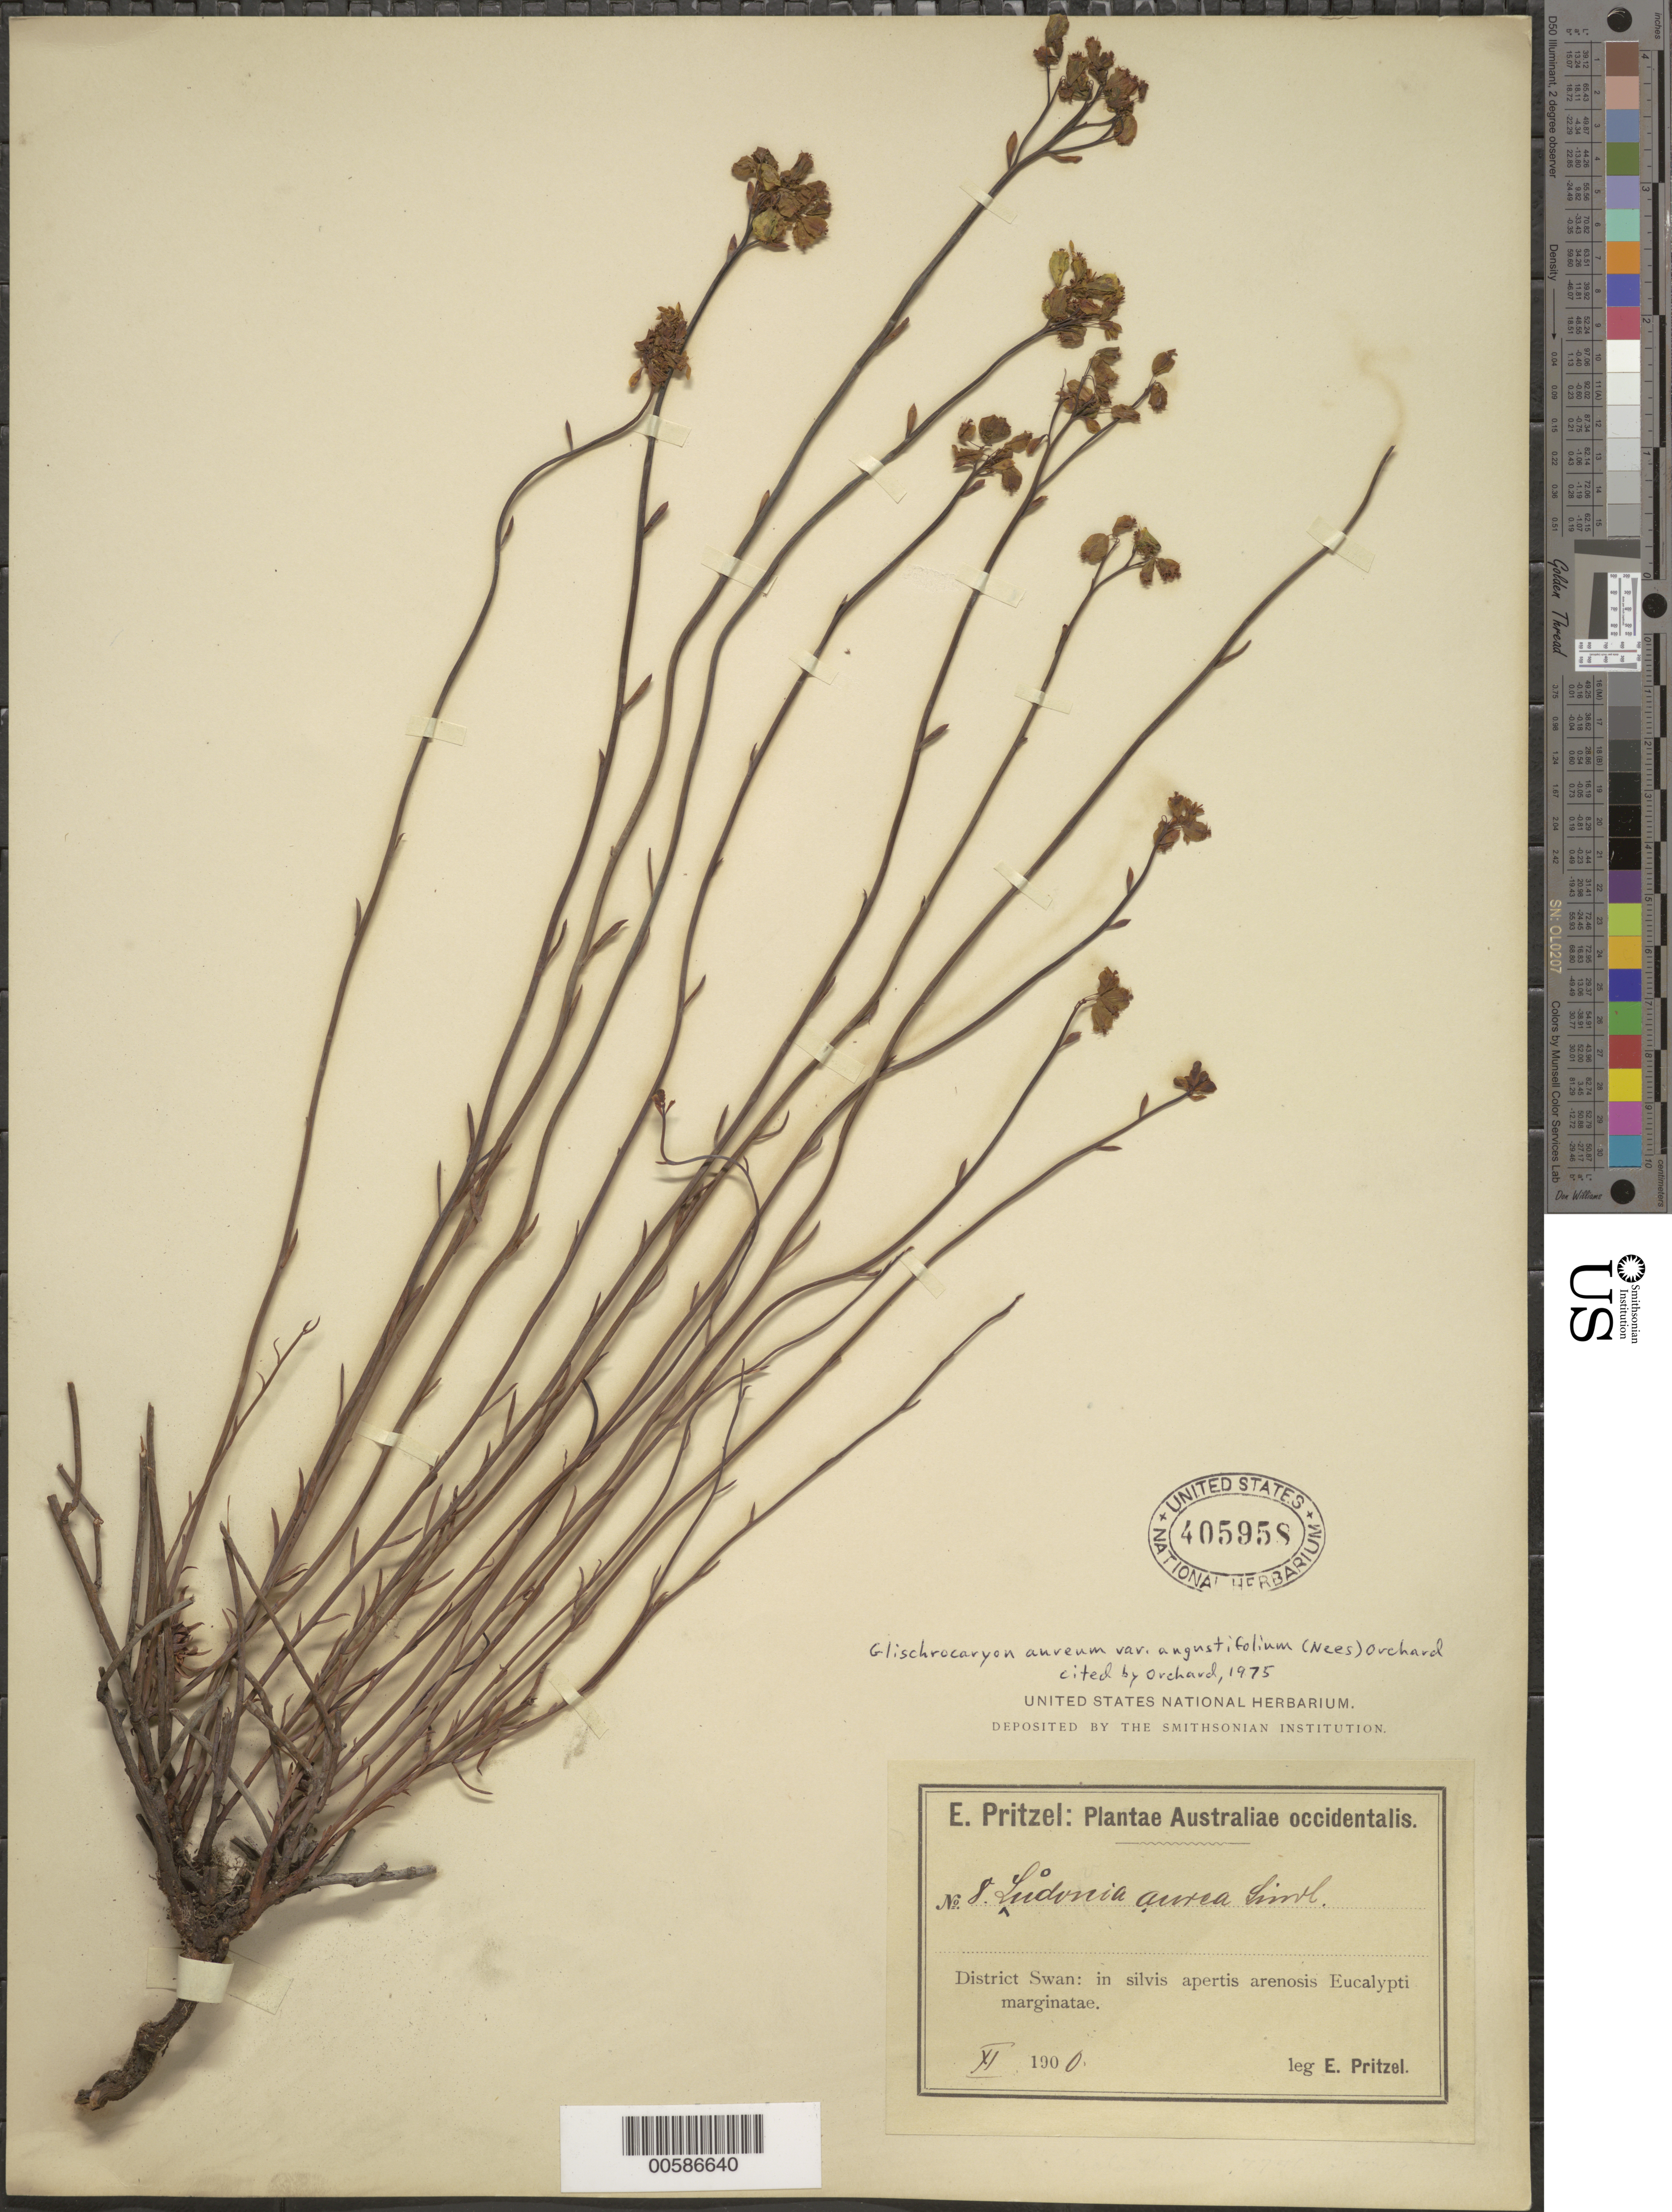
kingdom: Plantae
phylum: Tracheophyta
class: Magnoliopsida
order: Saxifragales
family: Haloragaceae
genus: Glischrocaryon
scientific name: Glischrocaryon aureum var. angustifolium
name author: (Nees) Orchard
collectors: E. G. Pritzel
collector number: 8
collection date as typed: Nov 1900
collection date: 1900-11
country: Australia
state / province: Western Australia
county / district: Swan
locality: Eucalypti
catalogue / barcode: US 405958